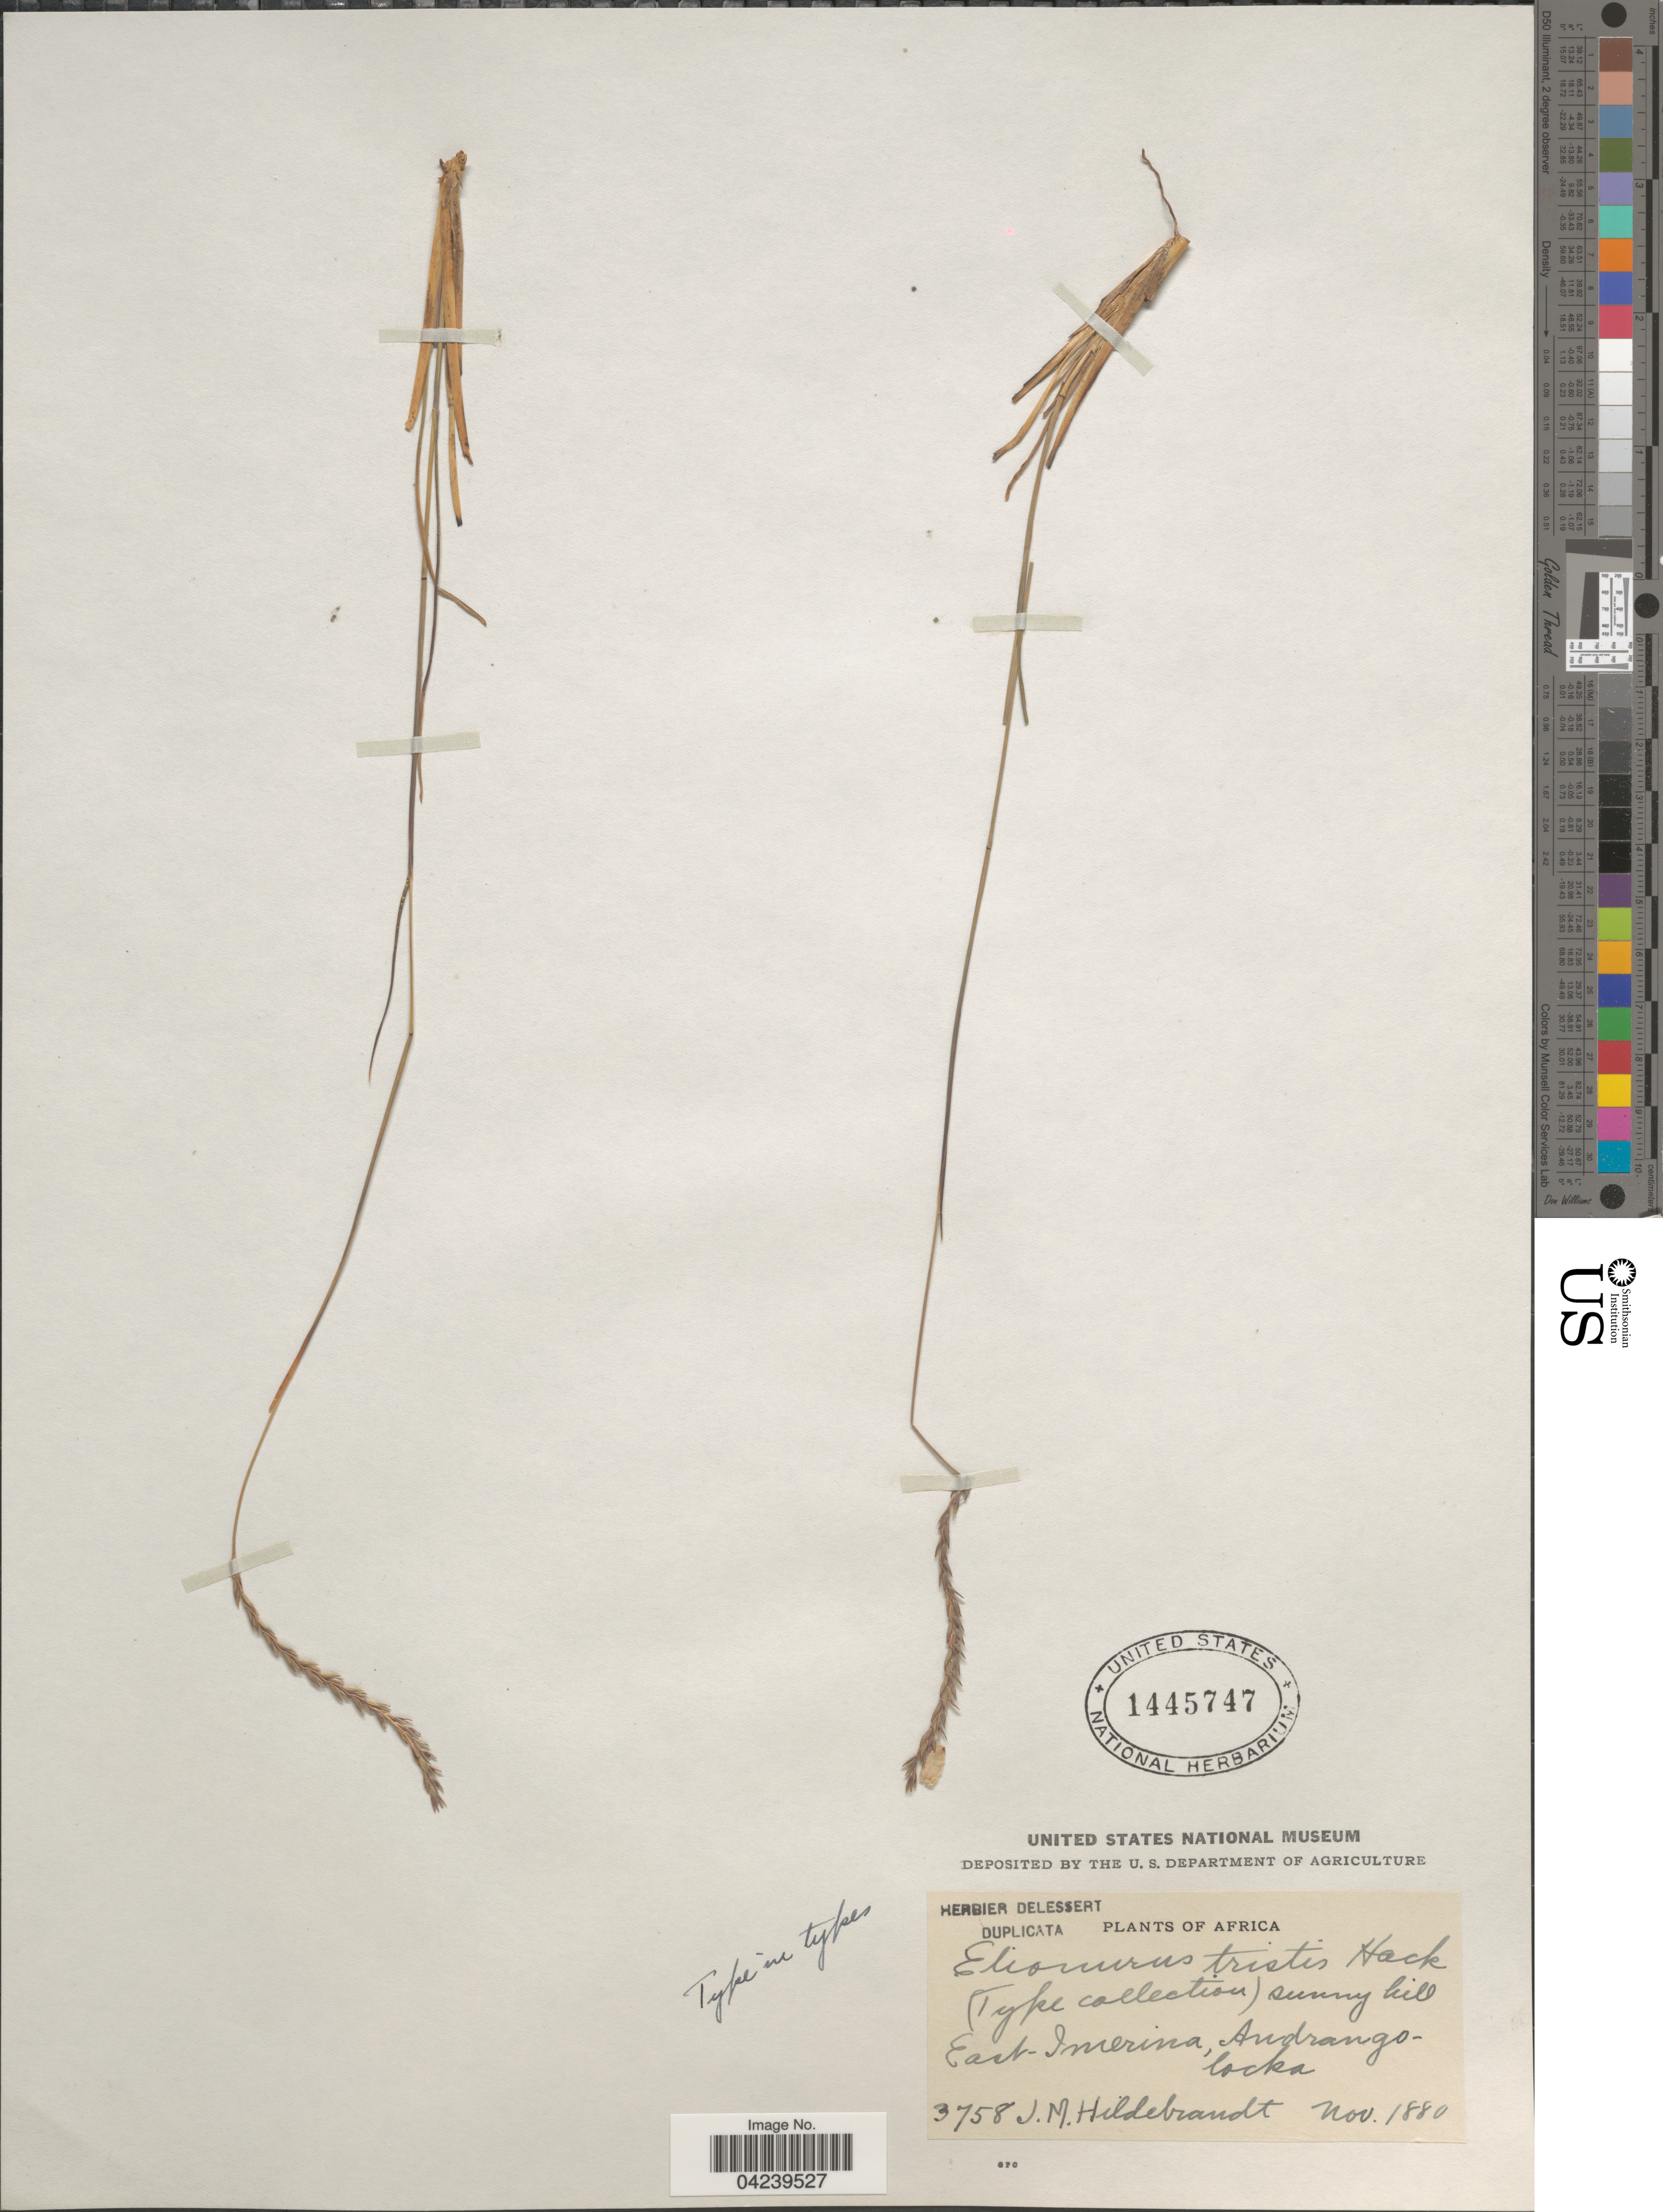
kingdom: Plantae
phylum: Tracheophyta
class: Liliopsida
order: Poales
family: Poaceae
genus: Elionurus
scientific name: Elionurus tristis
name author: Hack.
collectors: J. Hildebrandt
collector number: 3758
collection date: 1880-11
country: Madagascar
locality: Africa. East-Imerina, Andrangolaoka.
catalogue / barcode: US 1445747